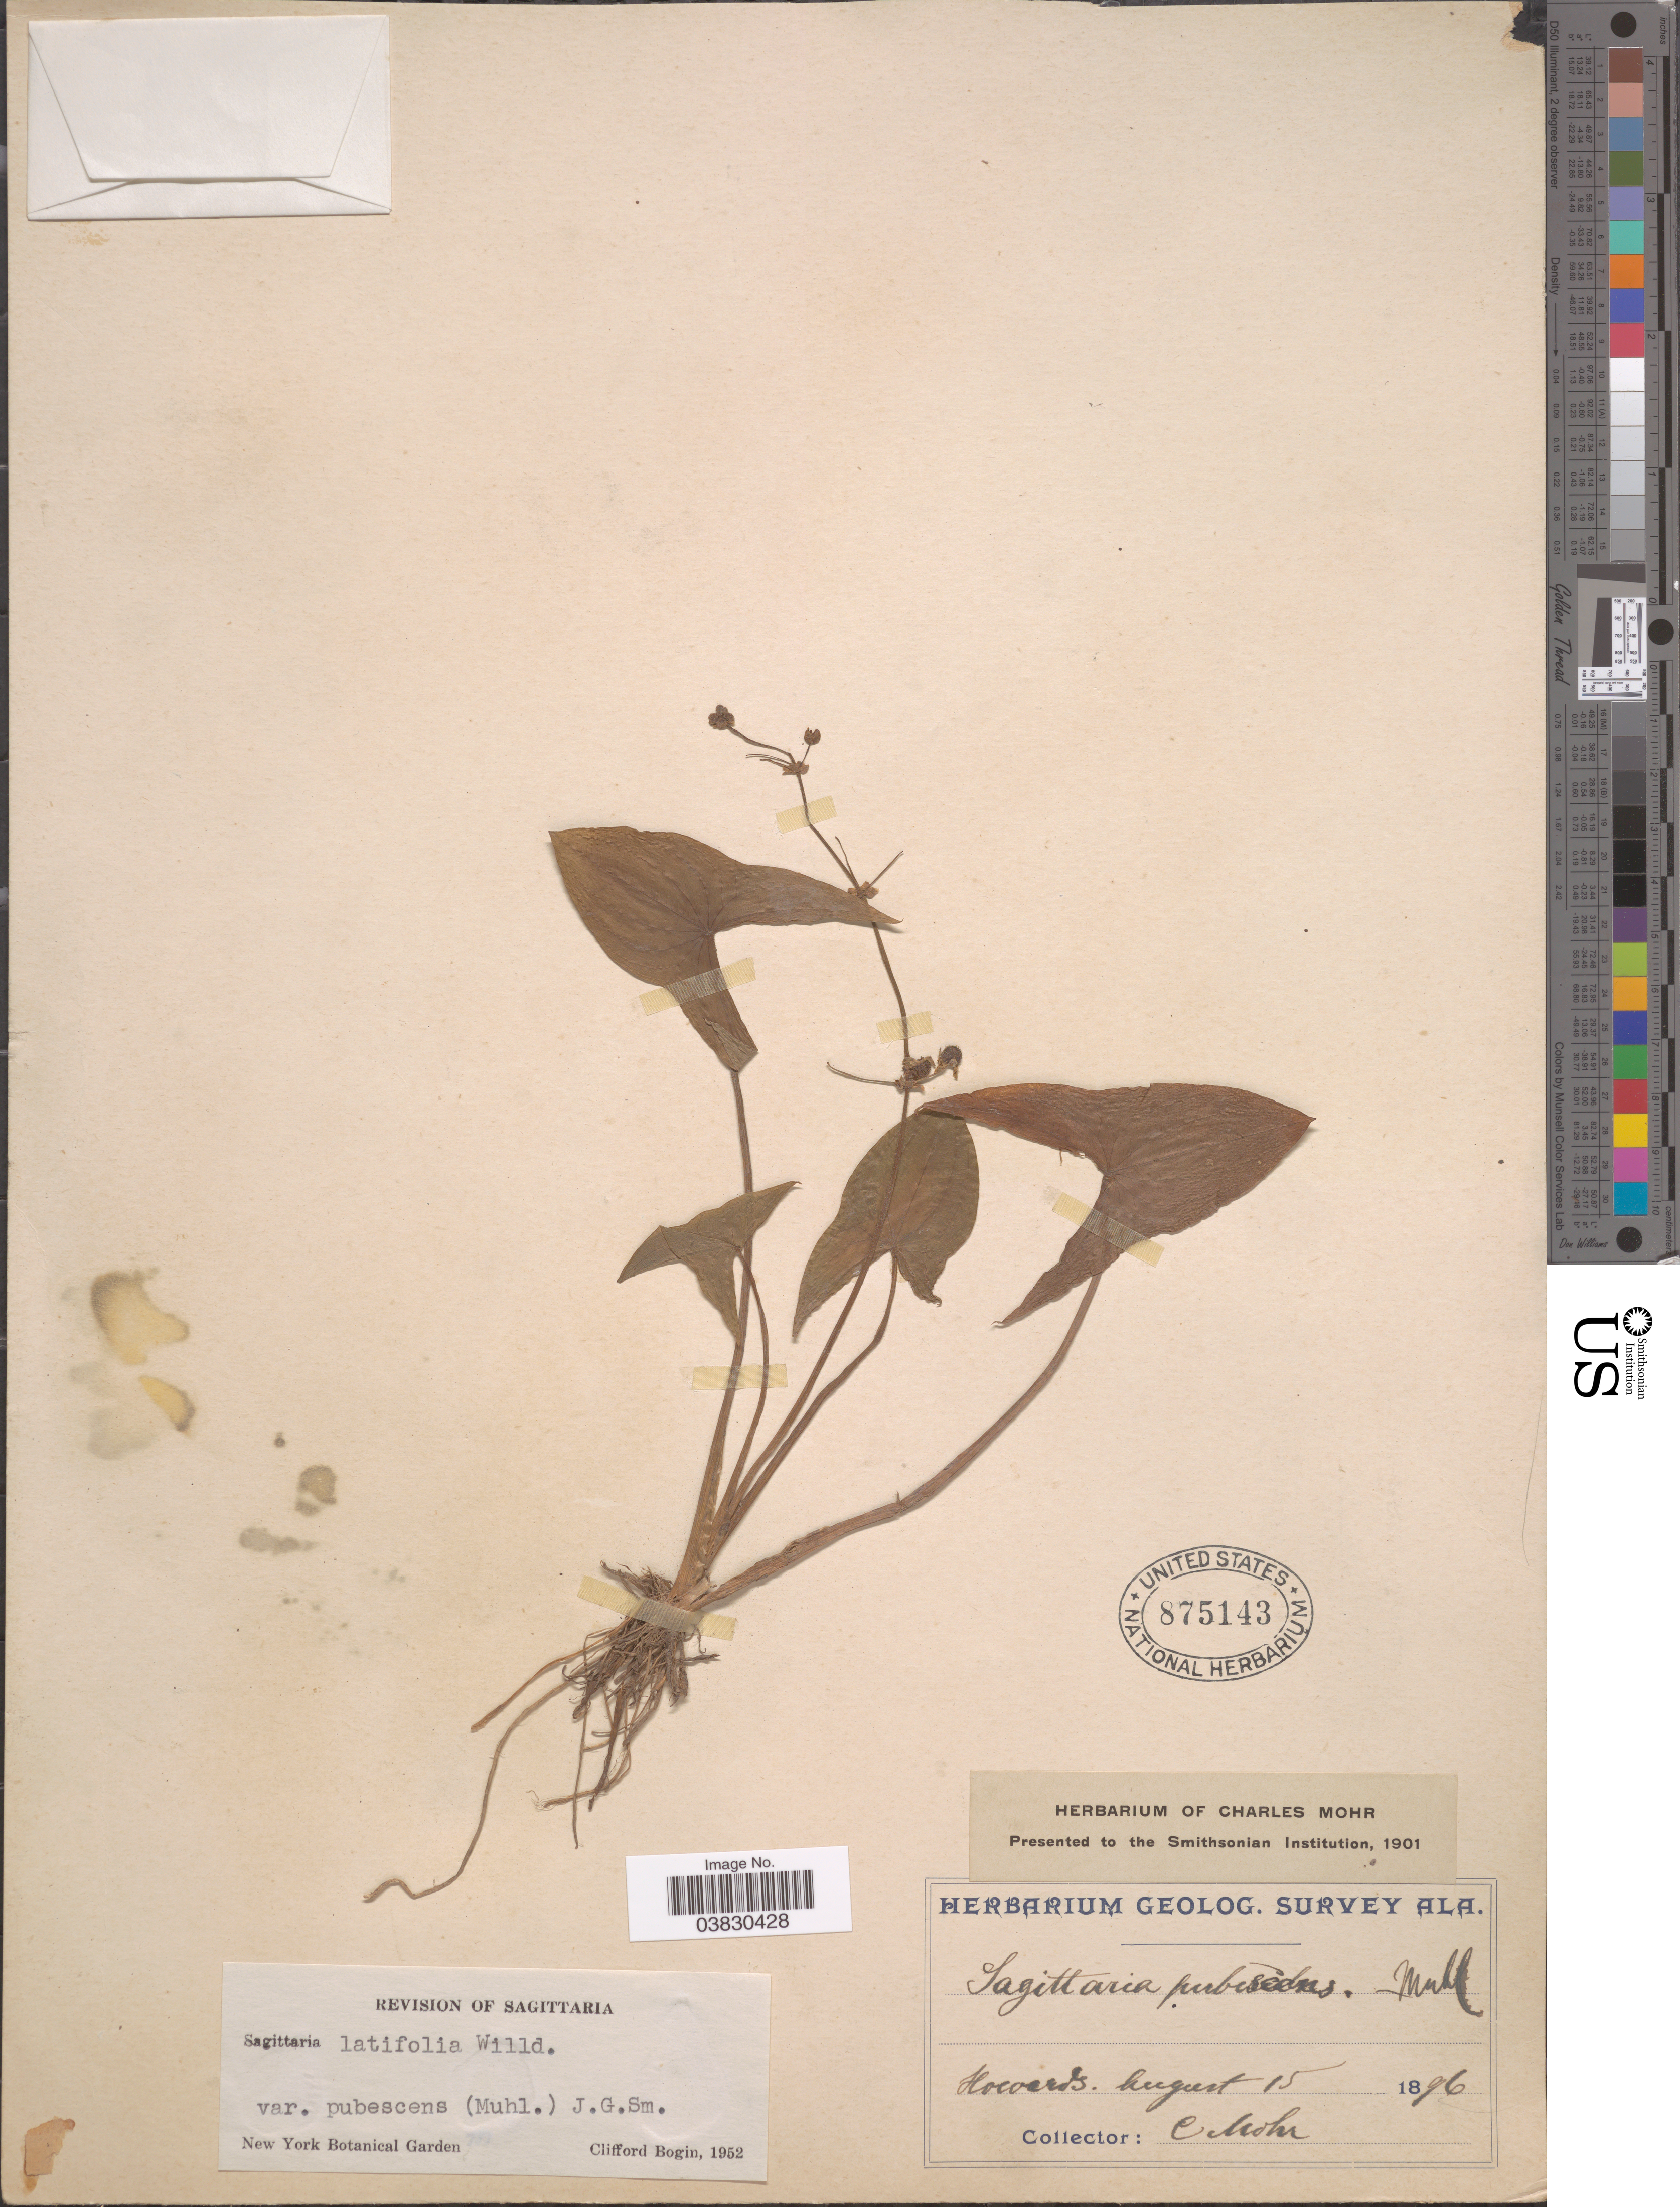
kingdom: Plantae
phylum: Tracheophyta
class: Liliopsida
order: Alismatales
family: Alismataceae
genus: Sagittaria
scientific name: Sagittaria latifolia var. pubescens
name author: (Muhl.) J.G. Sm.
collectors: C. T. Mohr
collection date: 1896-08-15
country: United States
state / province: Alabama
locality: Howards.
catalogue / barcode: US 875143